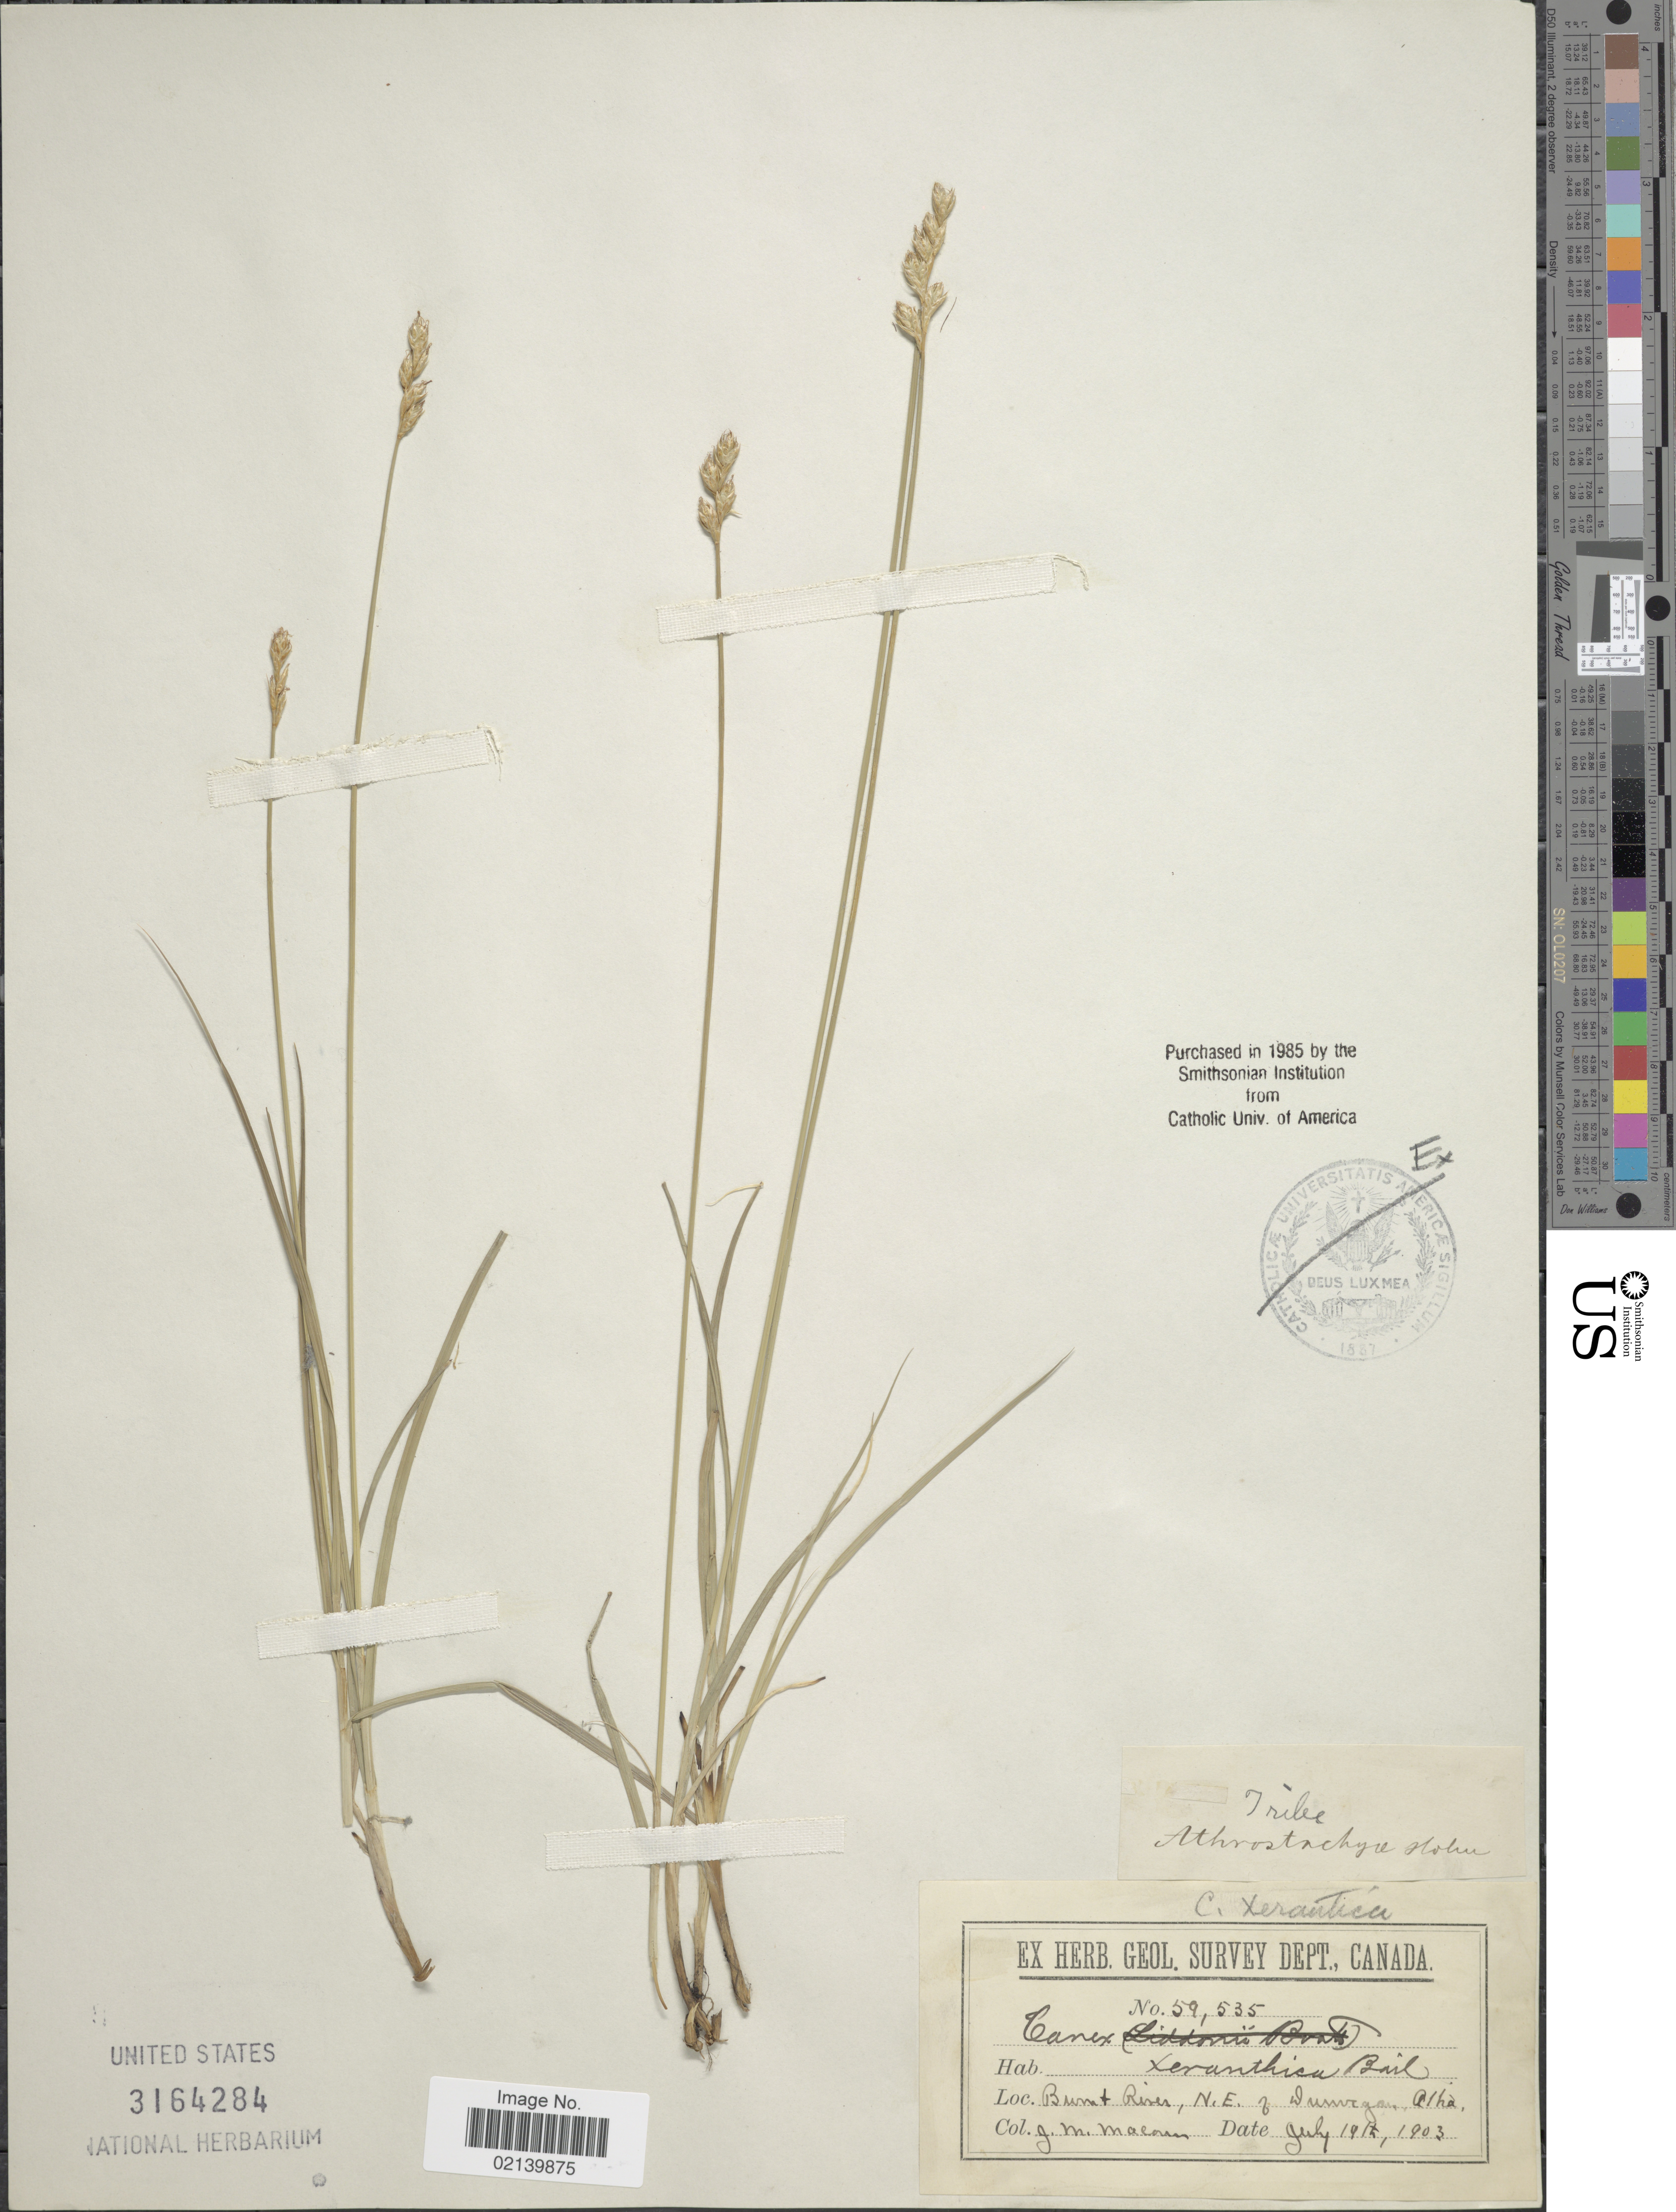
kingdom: Plantae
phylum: Tracheophyta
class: Liliopsida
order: Poales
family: Cyperaceae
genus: Carex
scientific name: Carex xerantica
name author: L.H. Bailey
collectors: J. M. Macoun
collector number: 59535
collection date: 1903-07-19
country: Canada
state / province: Alberta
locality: Burnt River, N.E. of Dunvegan, Atha.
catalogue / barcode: US 3164284